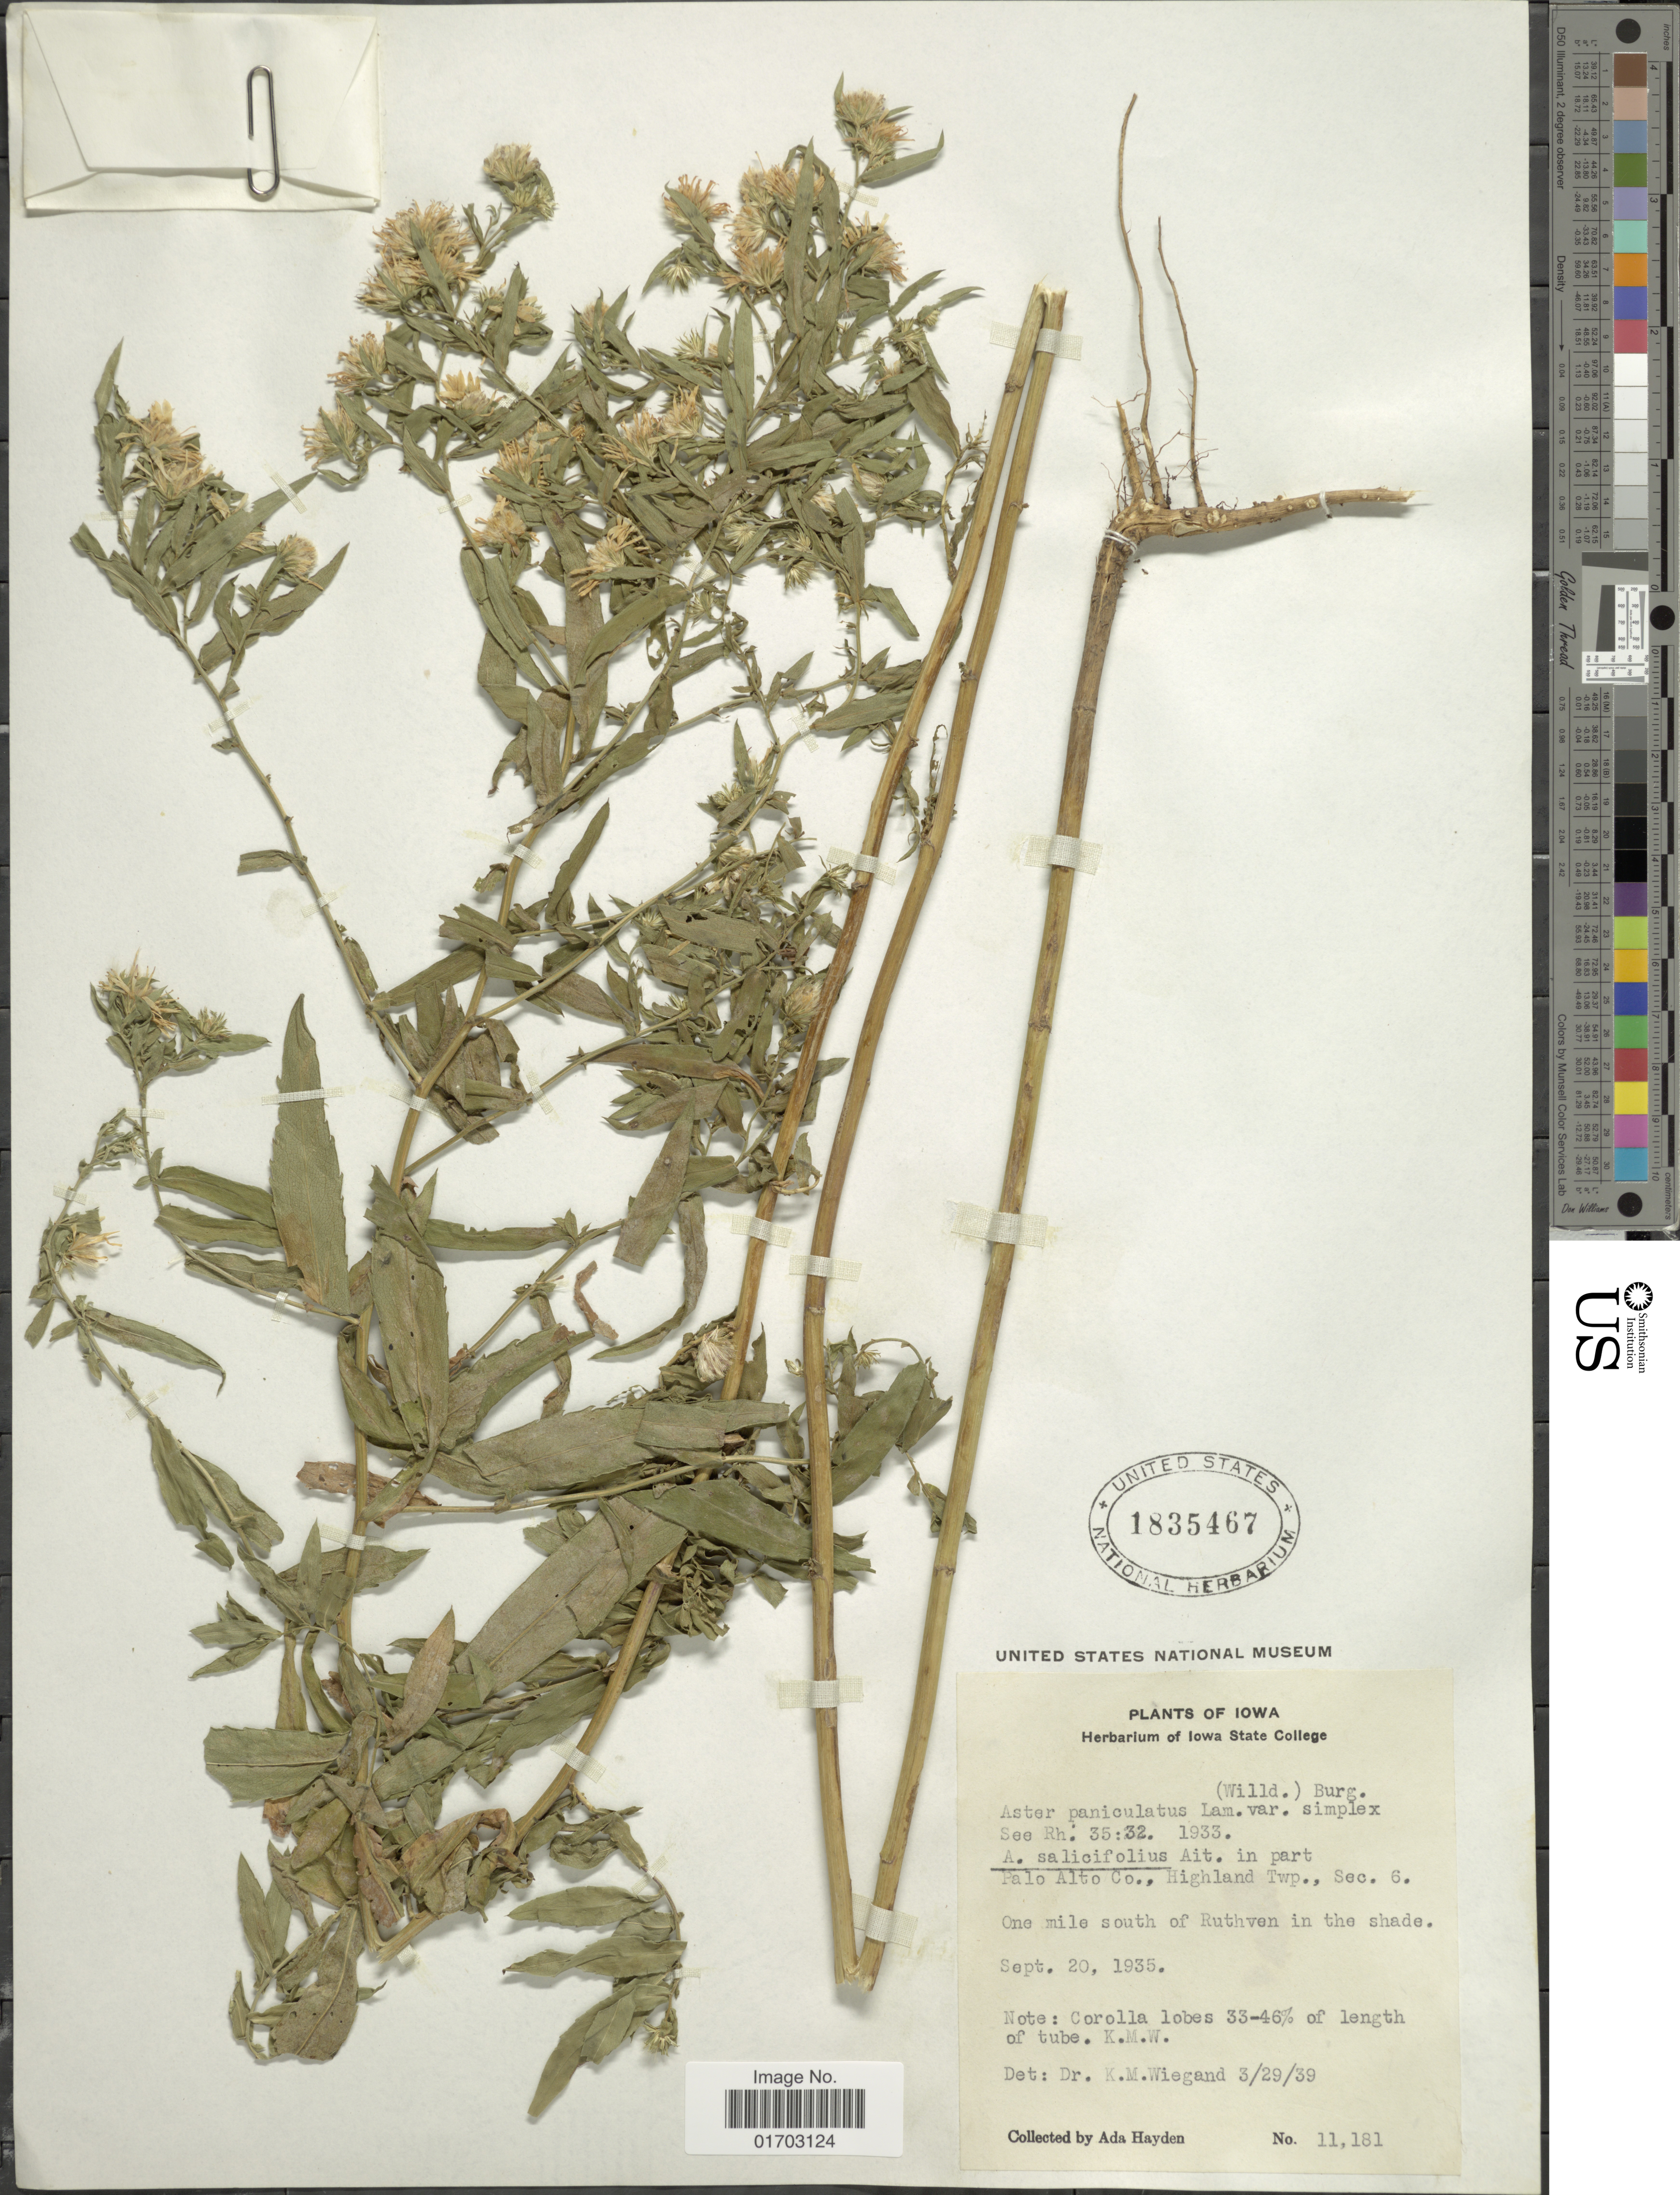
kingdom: Plantae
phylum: Tracheophyta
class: Magnoliopsida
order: Asterales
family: Asteraceae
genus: Symphyotrichum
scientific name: Symphyotrichum simplex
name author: (Willd.) Á. Löve & D. Löve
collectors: Ada Hayden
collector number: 11181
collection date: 1935-09-20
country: United States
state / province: Iowa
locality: Palo Alto Co., Highland Twp., Sec. 6., one miles south of Ruthven in the shade,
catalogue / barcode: US 1835467